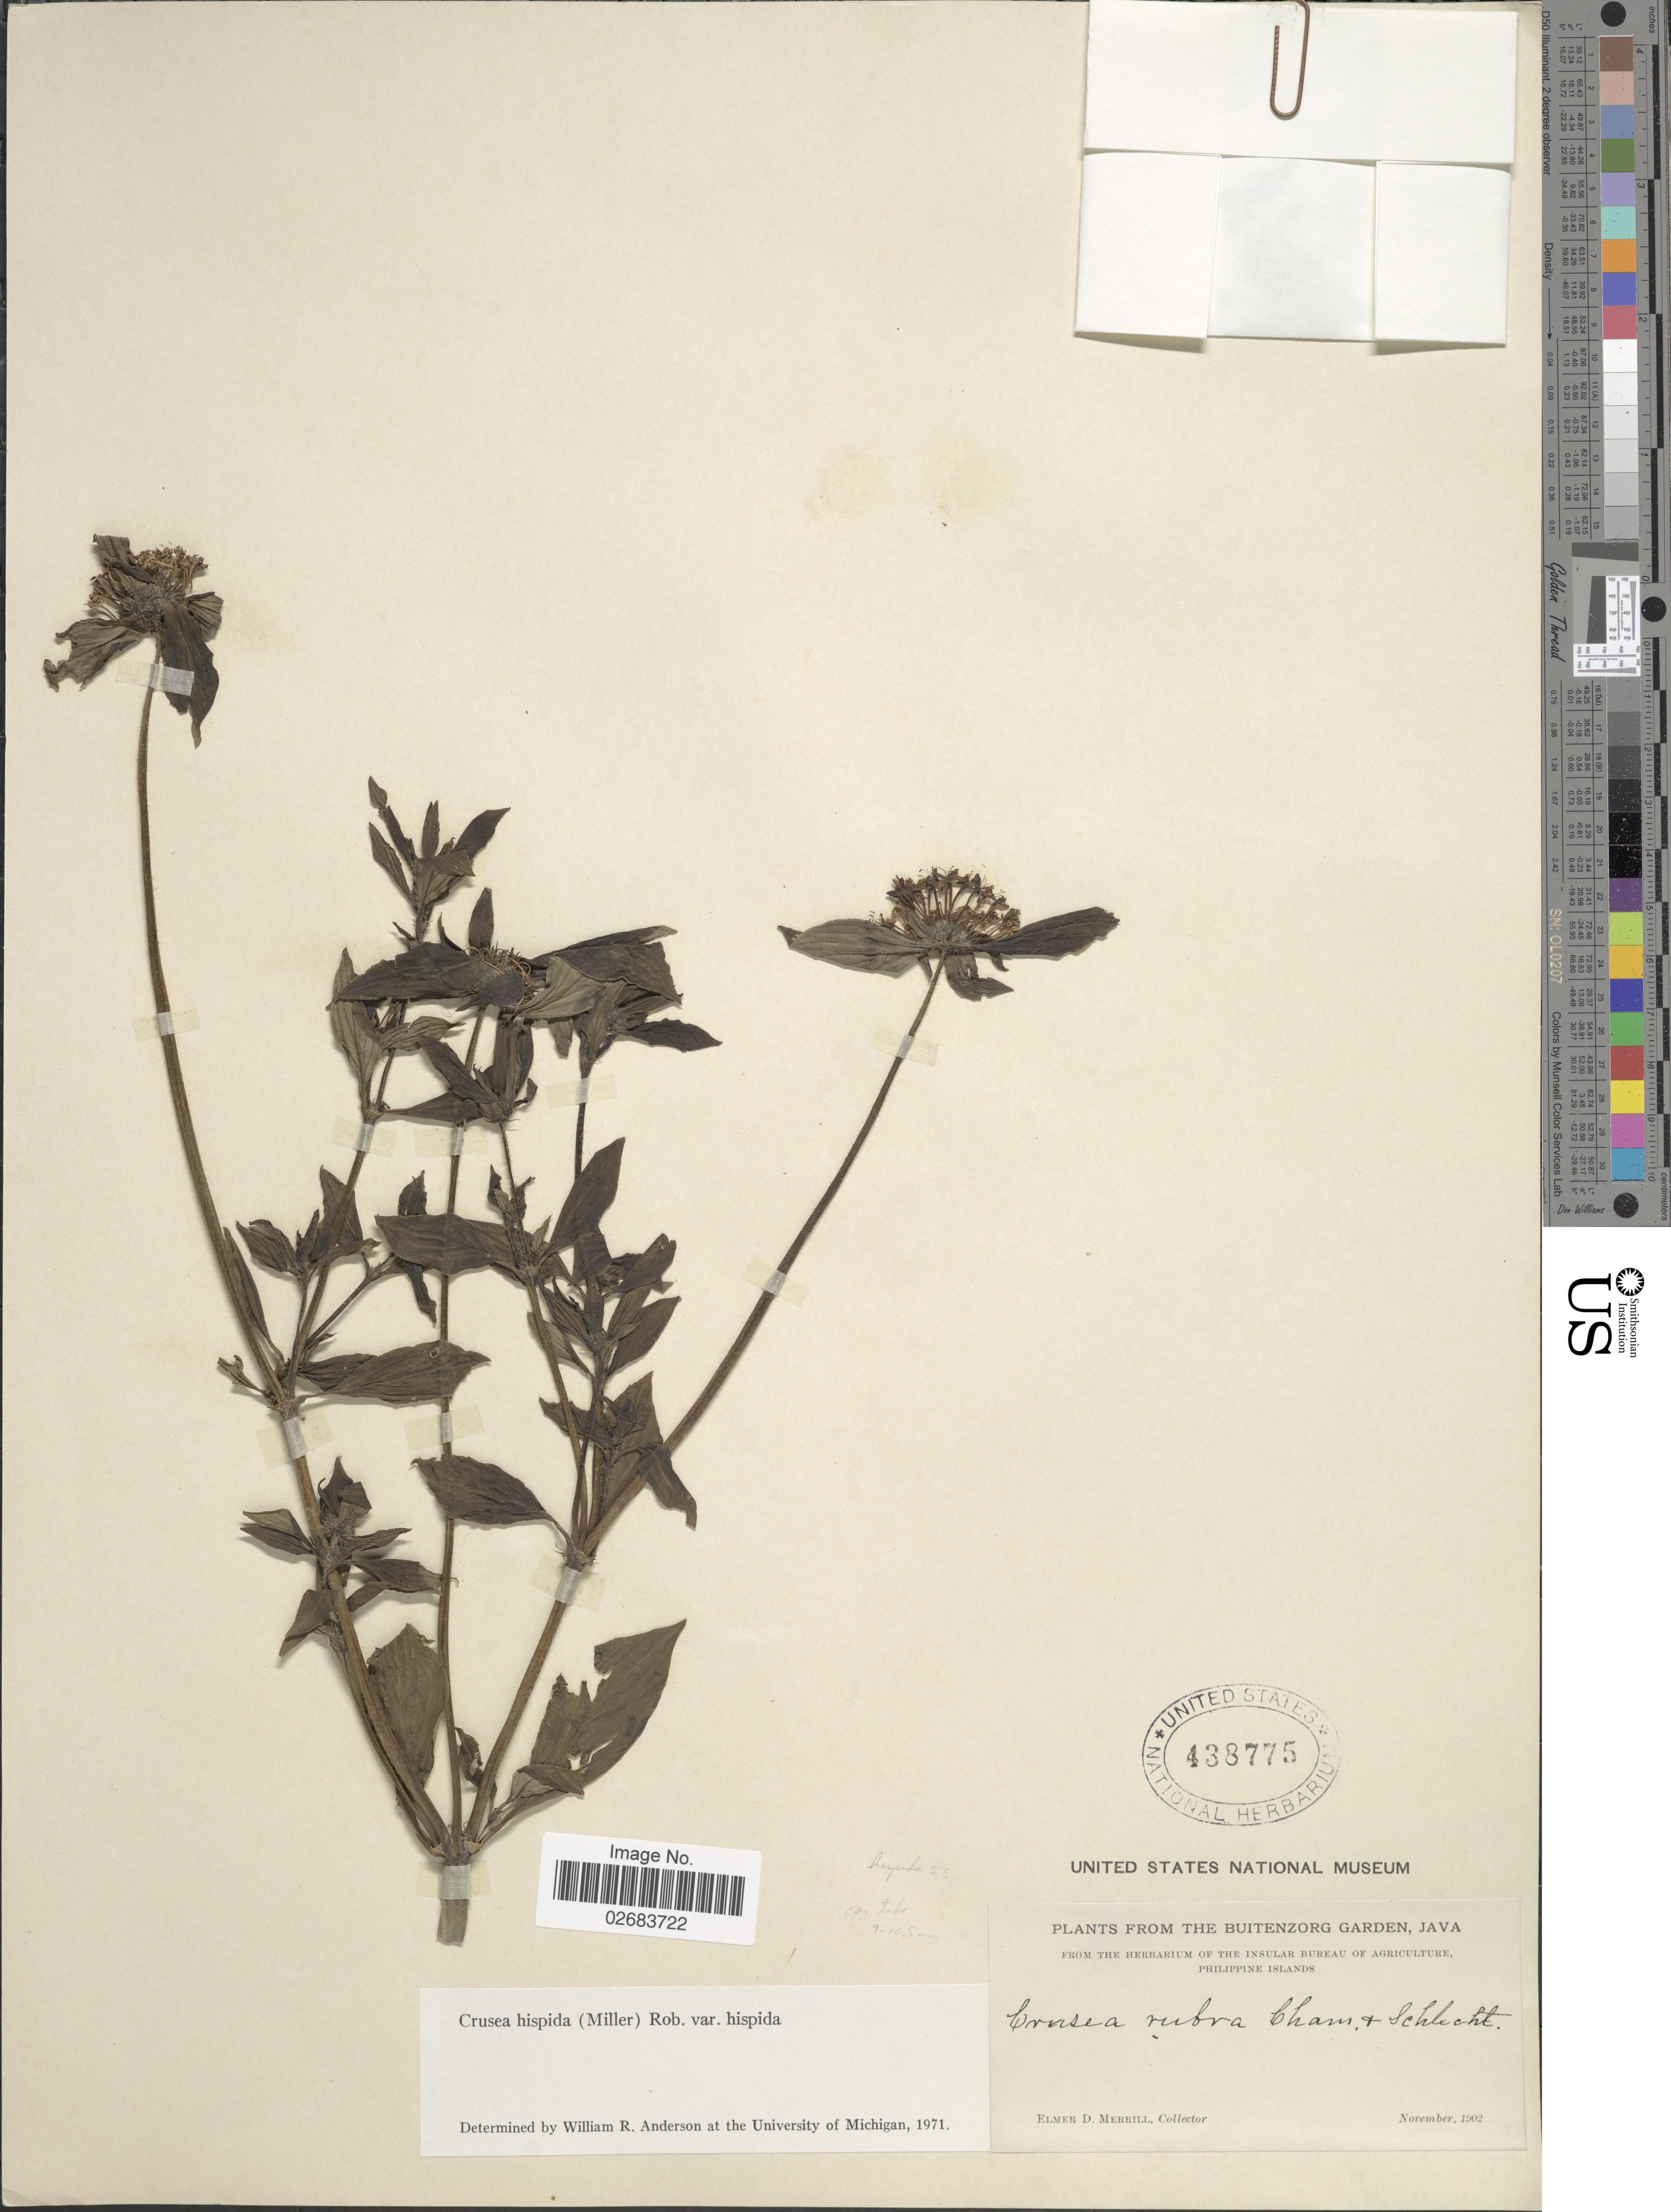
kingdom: Plantae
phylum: Tracheophyta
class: Magnoliopsida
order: Gentianales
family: Rubiaceae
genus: Crusea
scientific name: Crusea hispida var. hispida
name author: (Mill.) B.L. Rob.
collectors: E. D. Merrill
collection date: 1902-11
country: Indonesia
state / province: Java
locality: Buitenzorg Garden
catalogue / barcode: US 438775